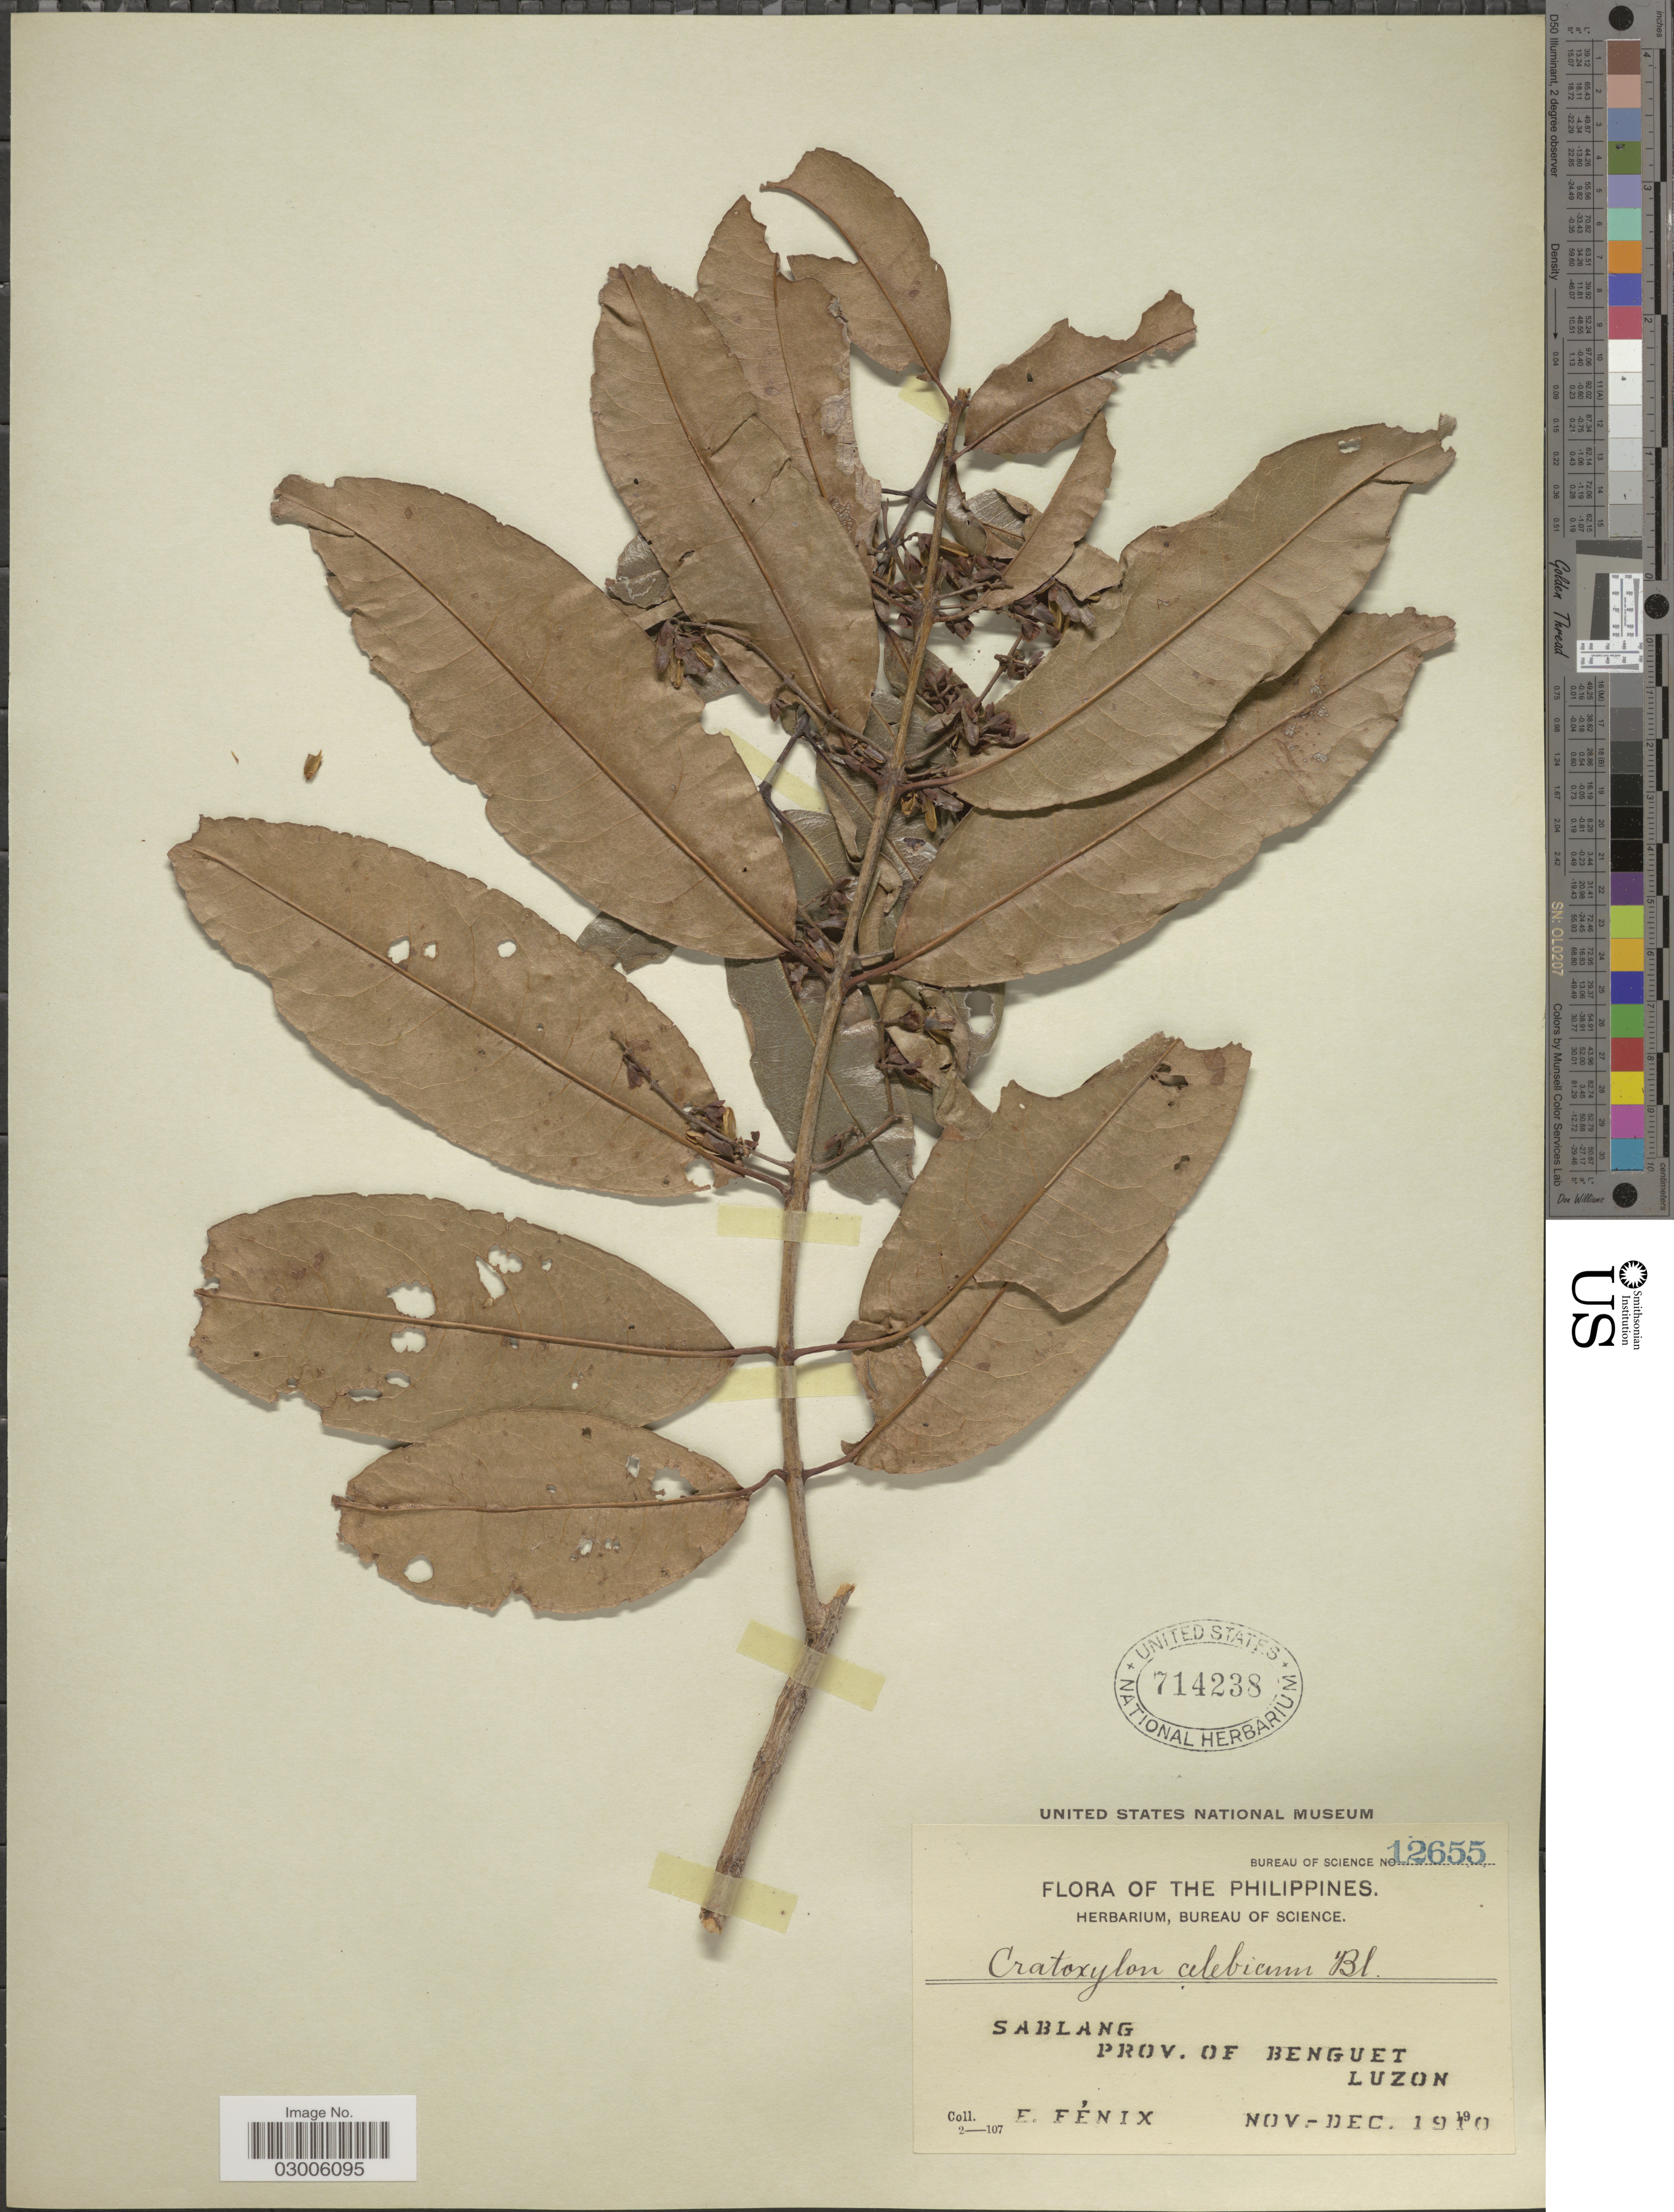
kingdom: Plantae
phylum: Tracheophyta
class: Magnoliopsida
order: Malpighiales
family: Hypericaceae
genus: Cratoxylum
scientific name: Cratoxylum celebicum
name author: Blume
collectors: E. Fénix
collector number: Bureau of Science 12655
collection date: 1910-11/1910-12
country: Philippines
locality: Sablang. Prov. of Benguet. Luzon.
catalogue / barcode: US 714238